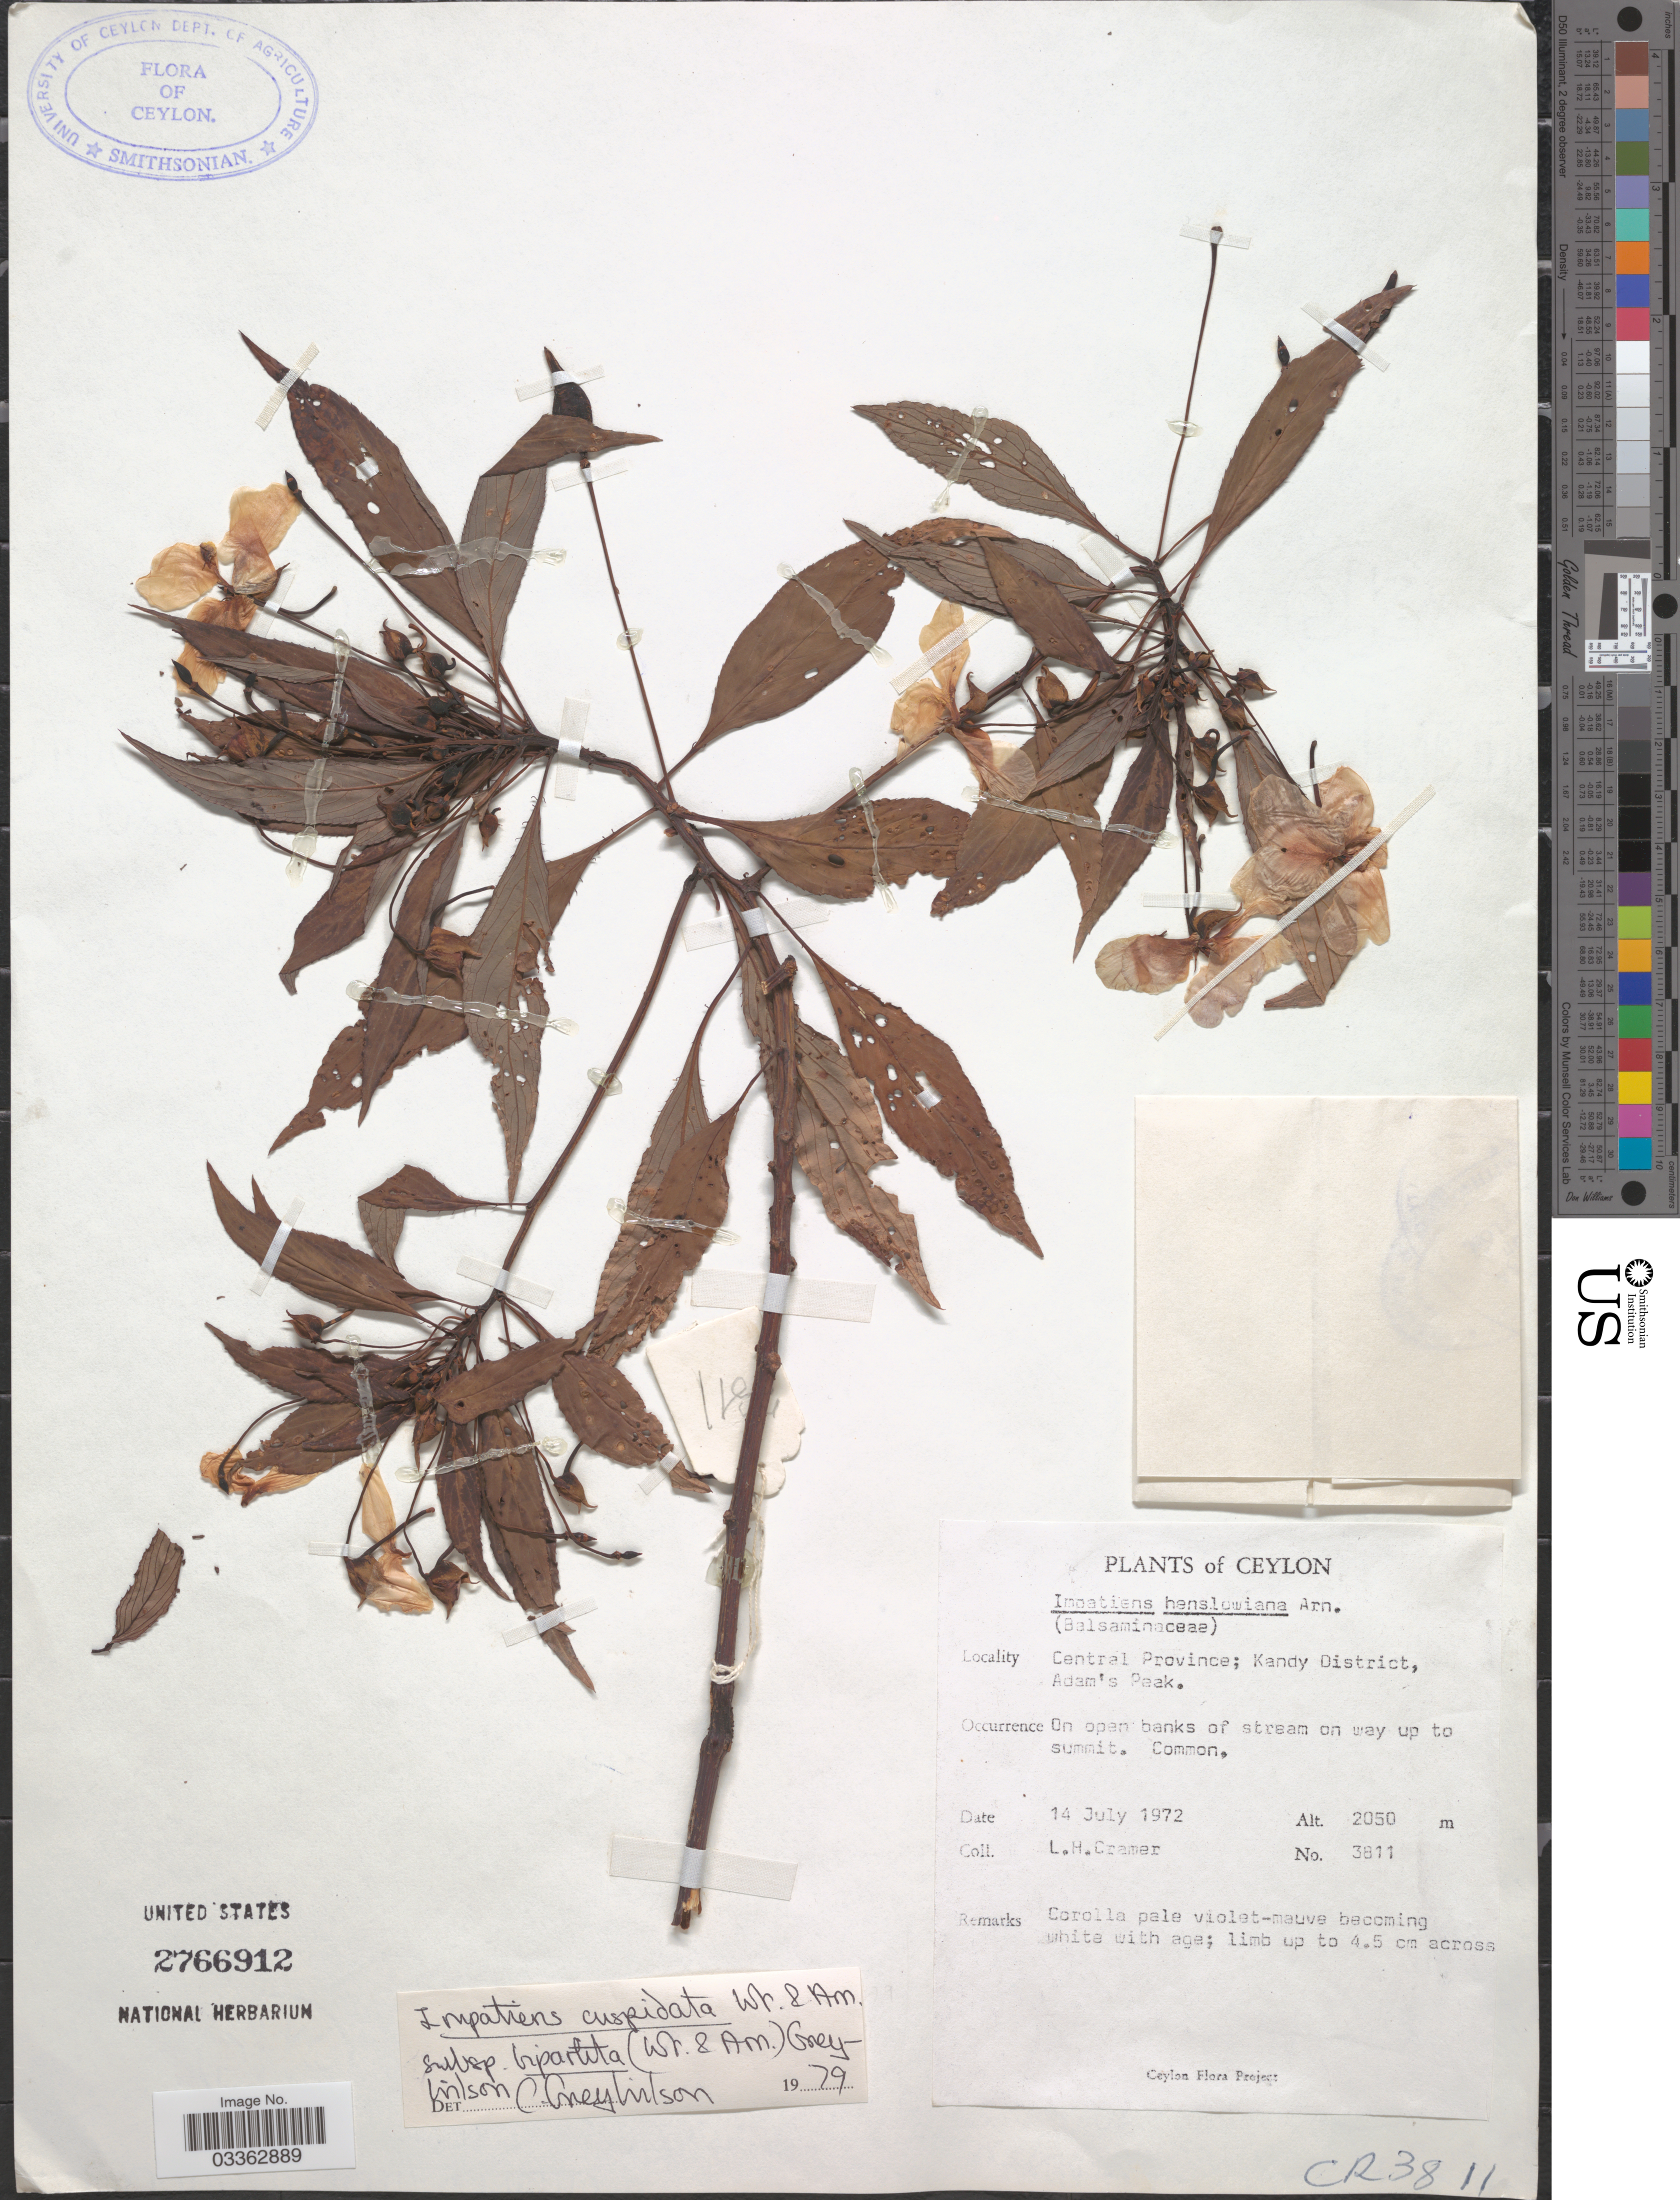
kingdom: Plantae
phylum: Tracheophyta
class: Magnoliopsida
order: Ericales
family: Balsaminaceae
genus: Impatiens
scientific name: Impatiens cuspidata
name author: Wight & Arn.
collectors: L. H. Cramer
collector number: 3811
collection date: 1972-07-14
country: Sri Lanka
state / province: Central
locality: Ceylon. Kandy District, Adam's Peak.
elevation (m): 2050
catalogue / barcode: US 2766912